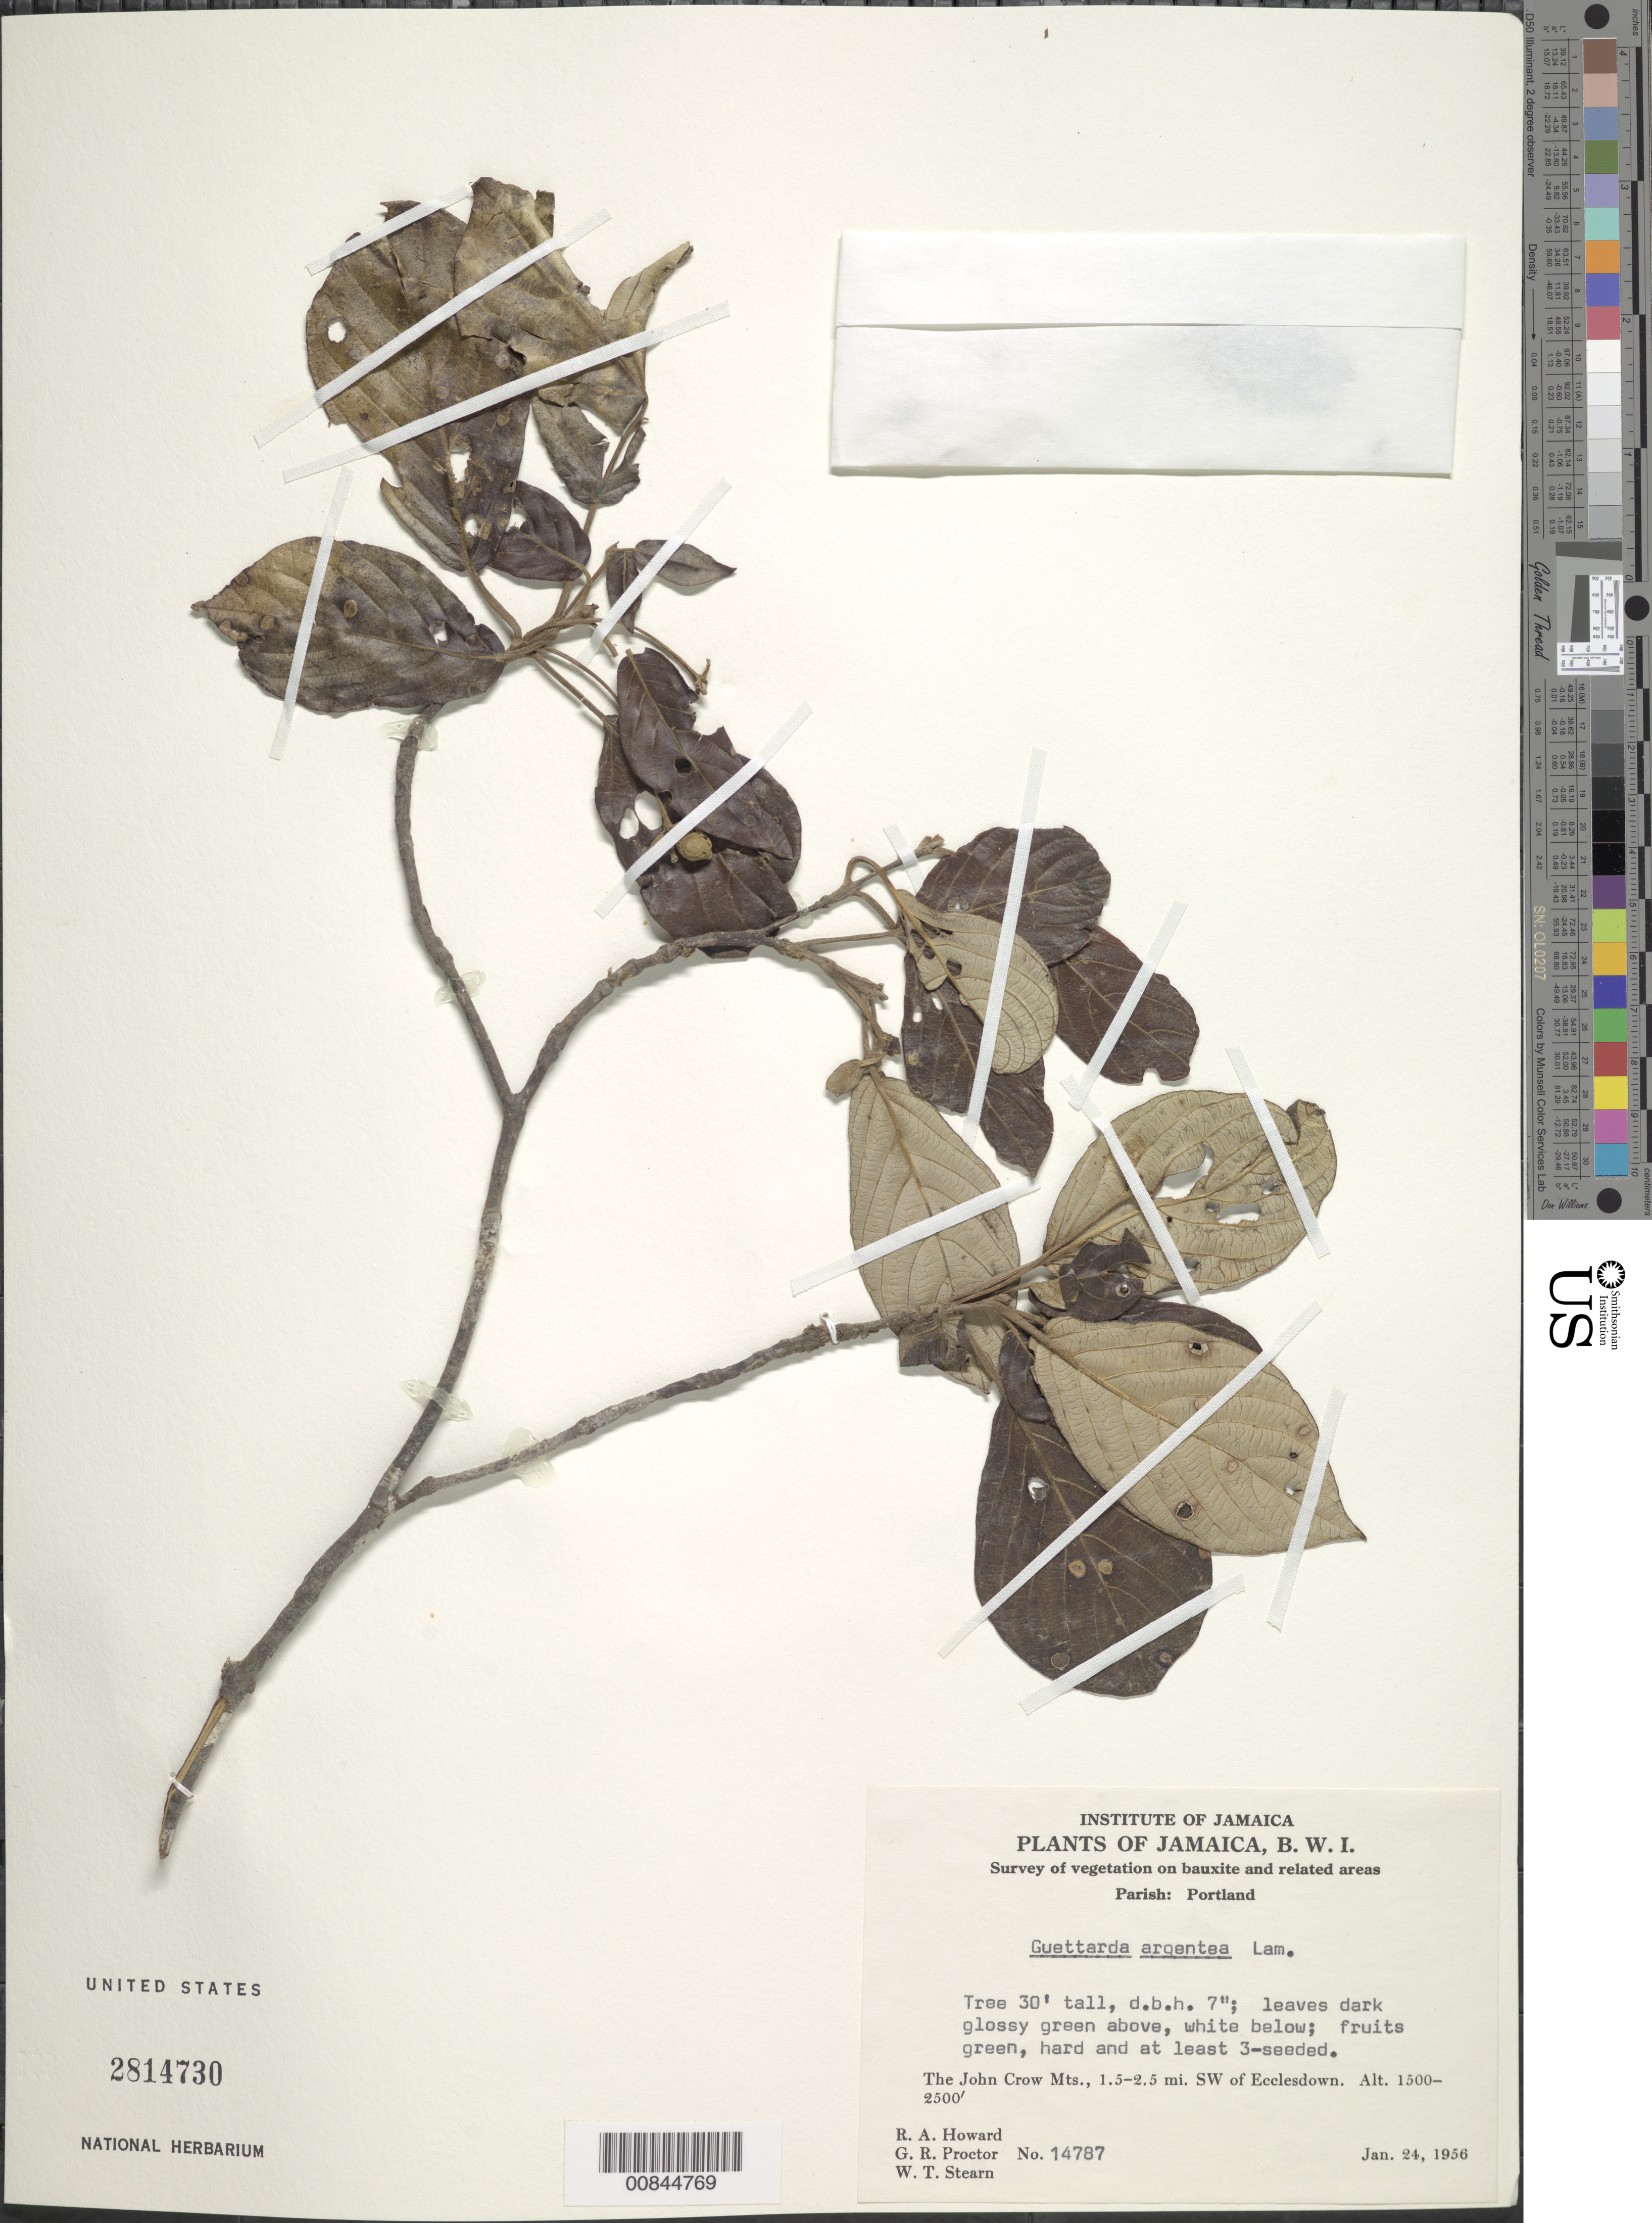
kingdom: Plantae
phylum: Tracheophyta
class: Magnoliopsida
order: Gentianales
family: Rubiaceae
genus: Guettarda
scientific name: Guettarda argentea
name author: Lam.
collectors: R. A. Howard, G. R. Proctor & W. Stern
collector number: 14787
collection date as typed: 24 Jan 1956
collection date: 1956-01-24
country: Jamaica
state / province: Portland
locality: The John Crow Mts., 1.5-2.5 mi. SW of Ecclesdown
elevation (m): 457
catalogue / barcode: US 2814730